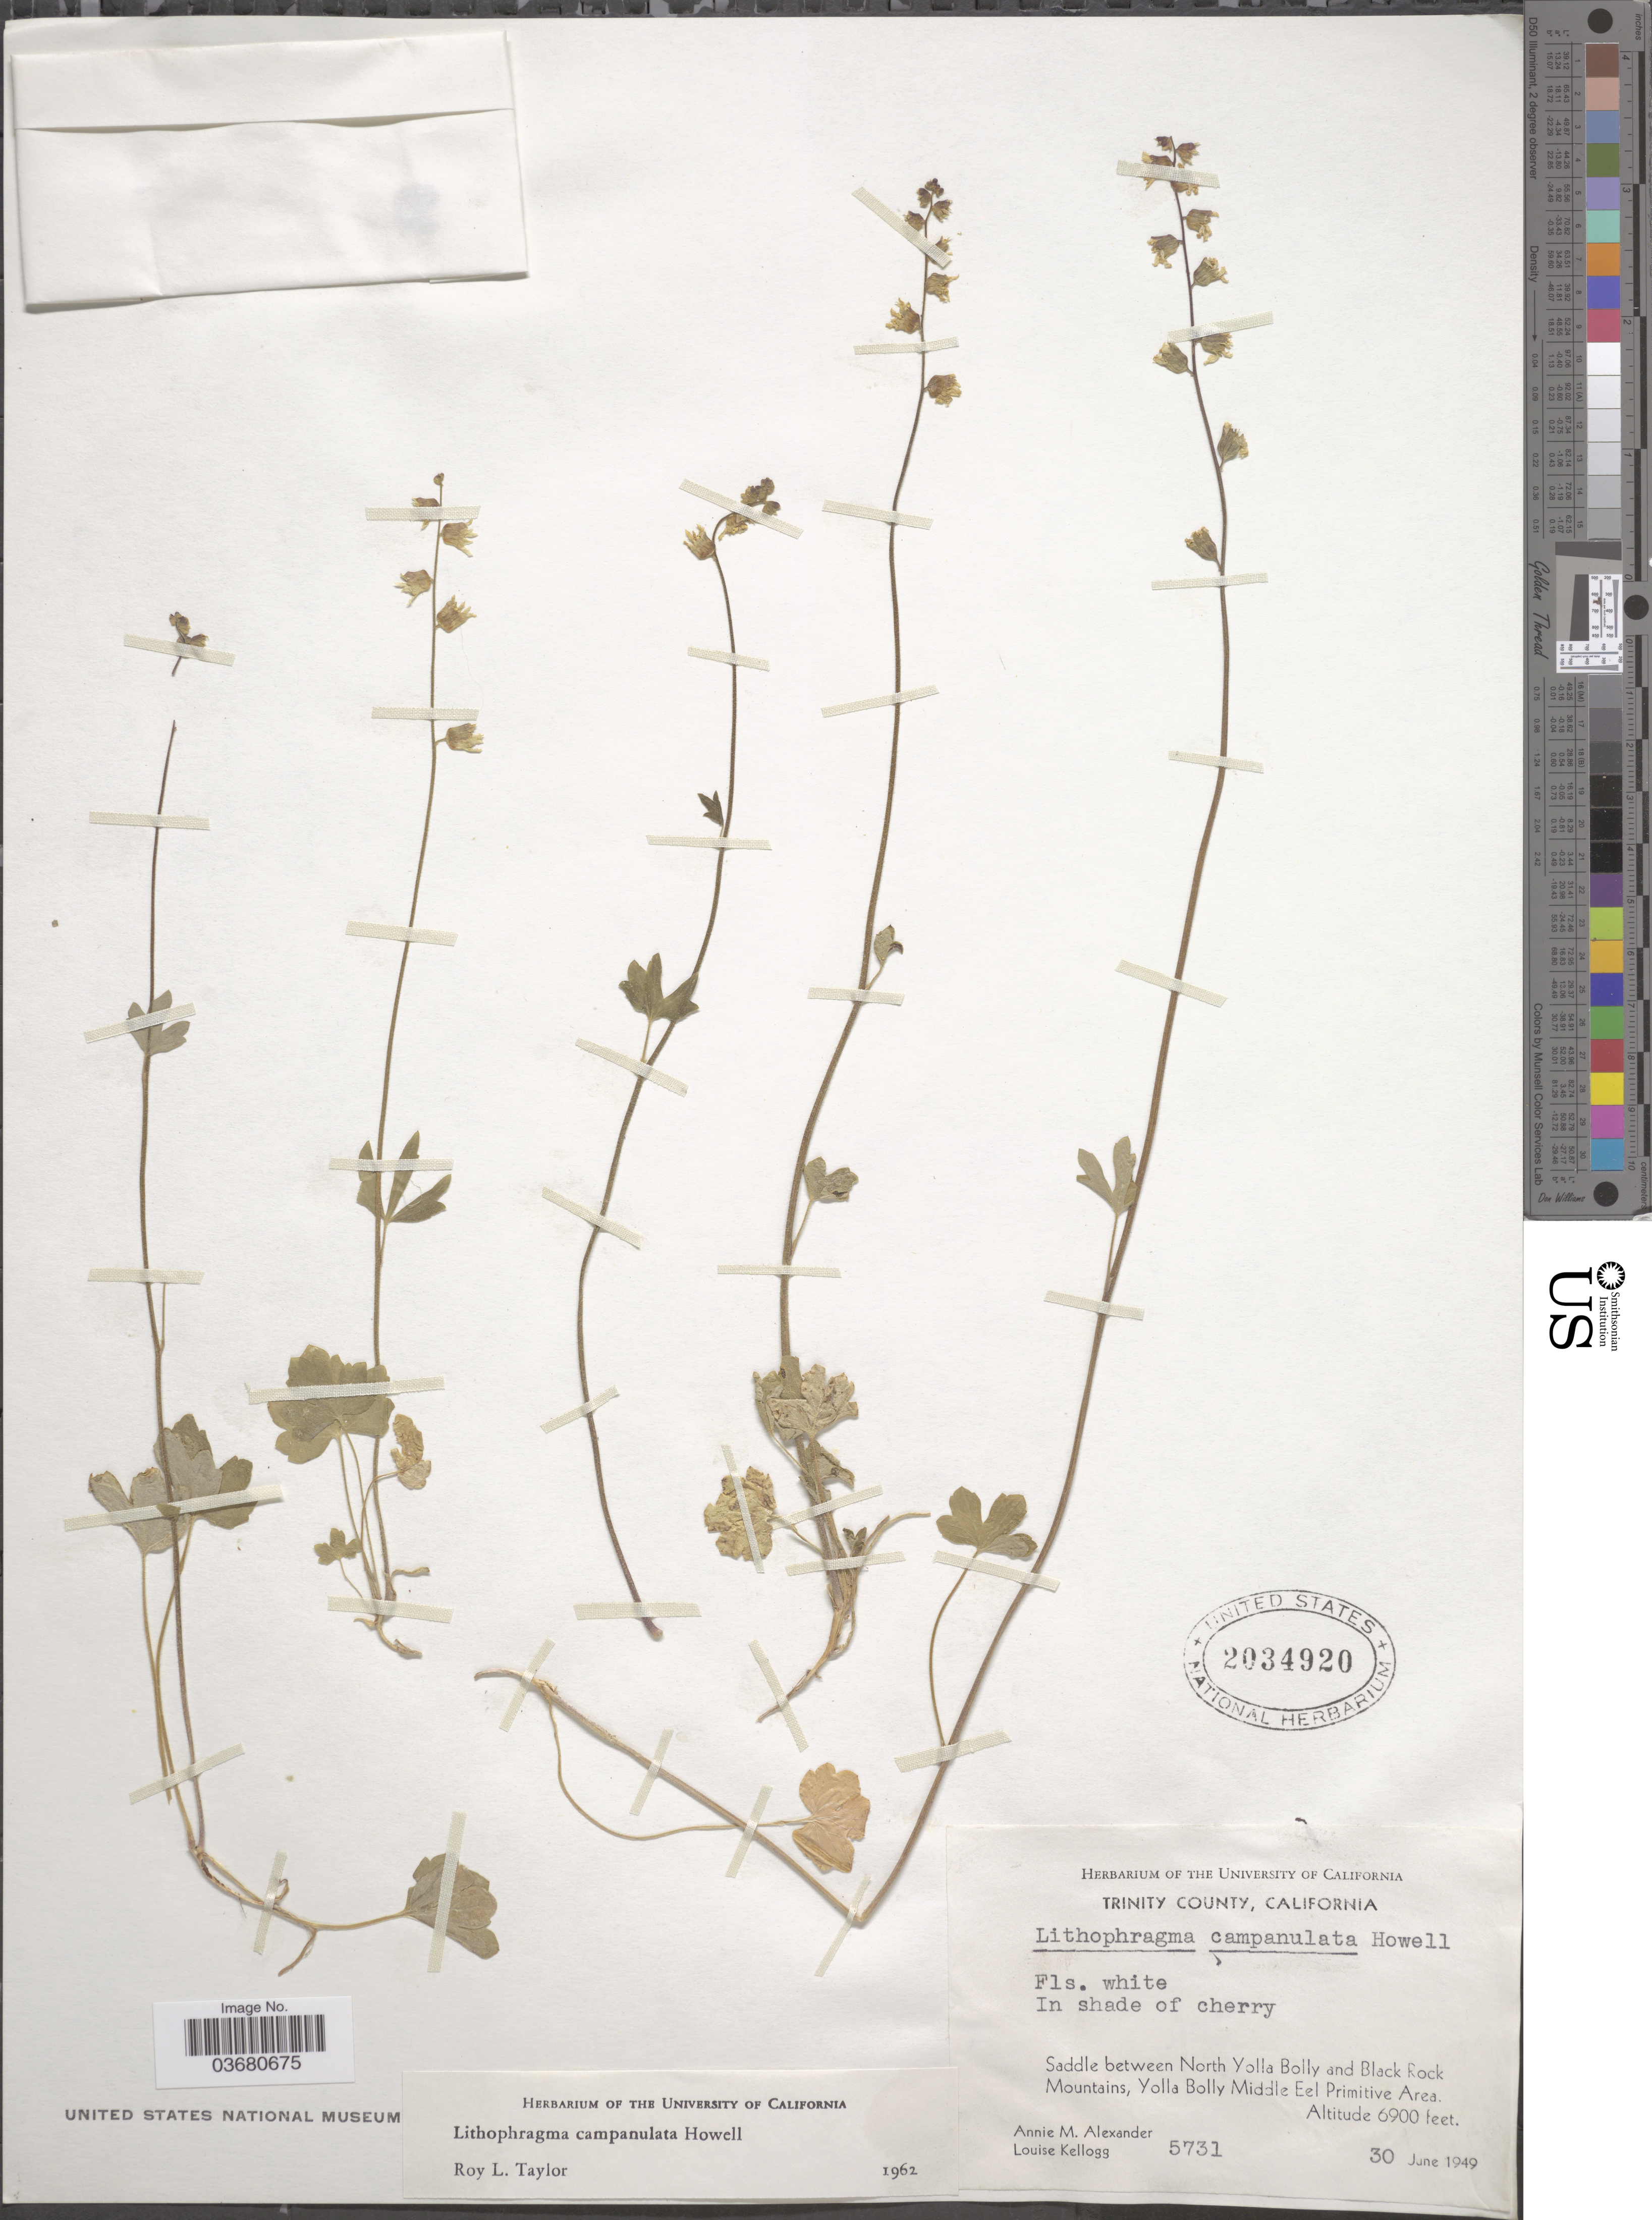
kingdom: Plantae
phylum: Tracheophyta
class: Magnoliopsida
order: Saxifragales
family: Saxifragaceae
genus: Lithophragma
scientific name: Lithophragma campanulatum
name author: Howell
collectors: A. M. Alexander & L. Kellogg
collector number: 5731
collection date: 1949-06-30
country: United States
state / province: California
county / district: Trinity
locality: Trinity County. In shade of cherry. Saddle between North Yolla Bolly and Black Rock Mountains, Yolla Bolly Middle Eel Primitive Area.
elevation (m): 2103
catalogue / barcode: US 2034920